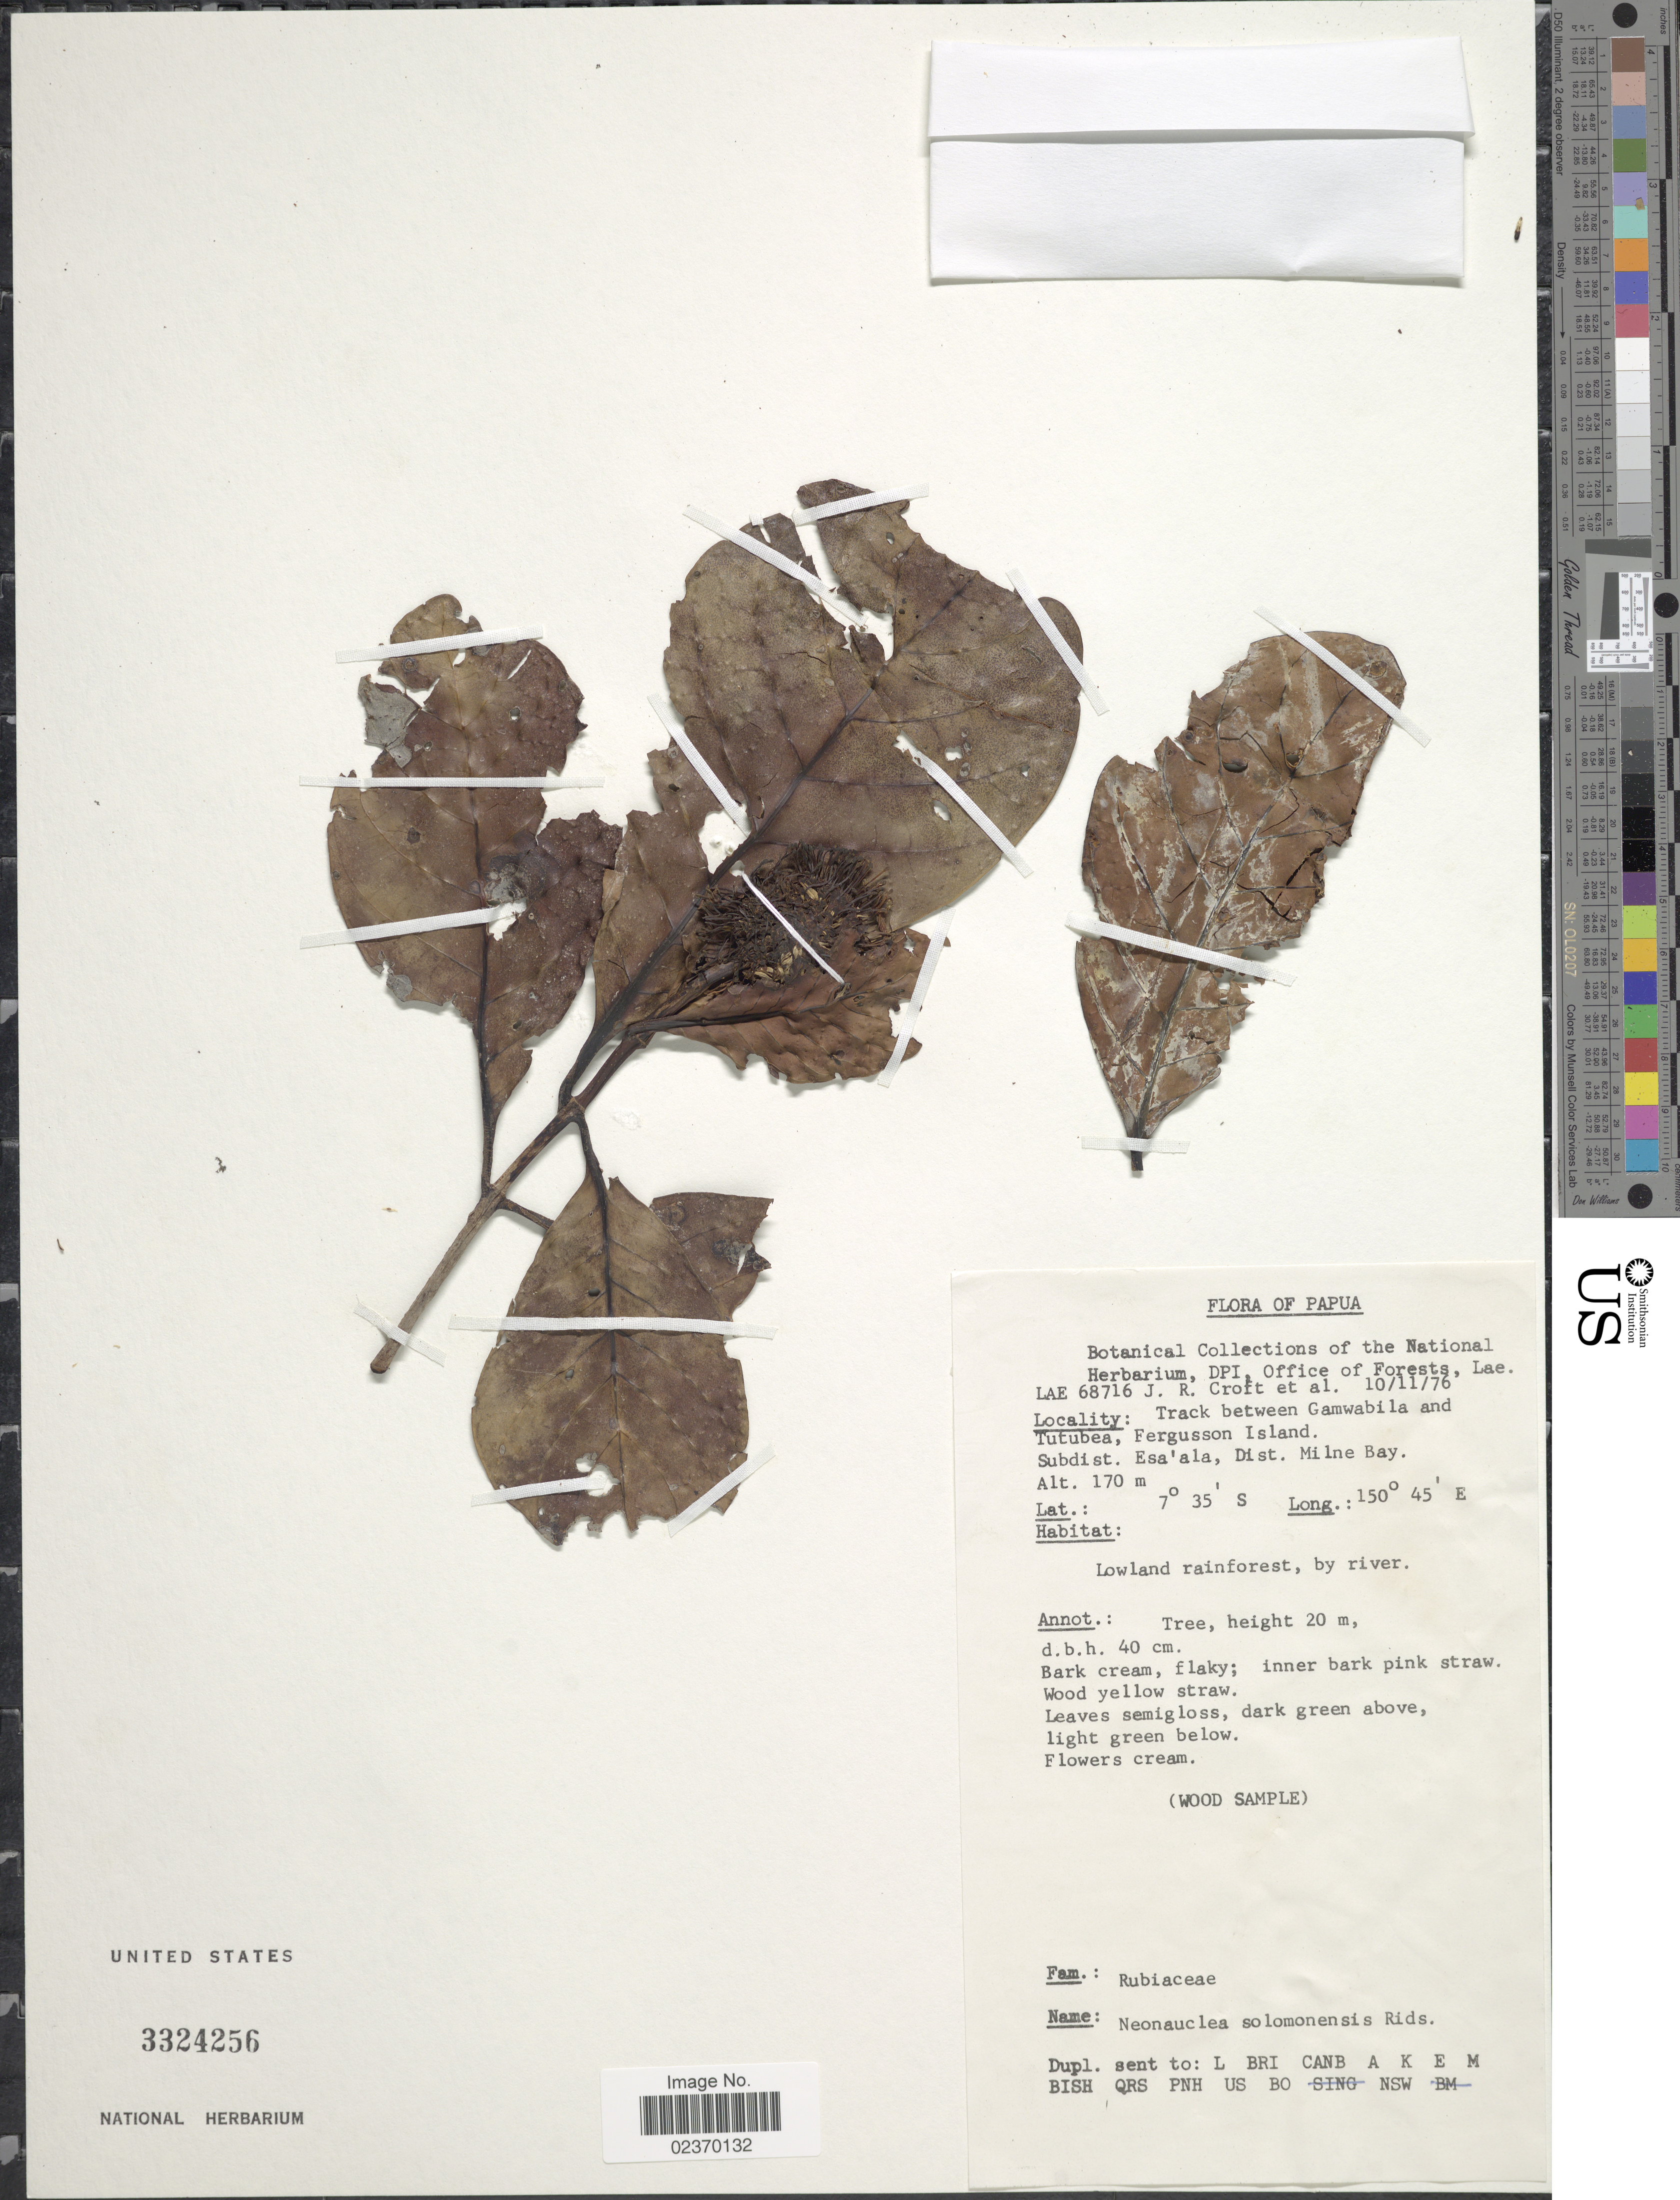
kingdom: Plantae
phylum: Tracheophyta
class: Magnoliopsida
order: Gentianales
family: Rubiaceae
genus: Neonauclea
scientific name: Neonauclea solomonensis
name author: Risdale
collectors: J. R. Croft & et al.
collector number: LAE 68716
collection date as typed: Transcribed d/m/y: 10/11/76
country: Papua New Guinea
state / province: Milne Bay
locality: Fergusson Island. Subdist. Esa'ala, Dist Milne Bay, Lowland rainforest, by river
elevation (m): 170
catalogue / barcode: US 3324256